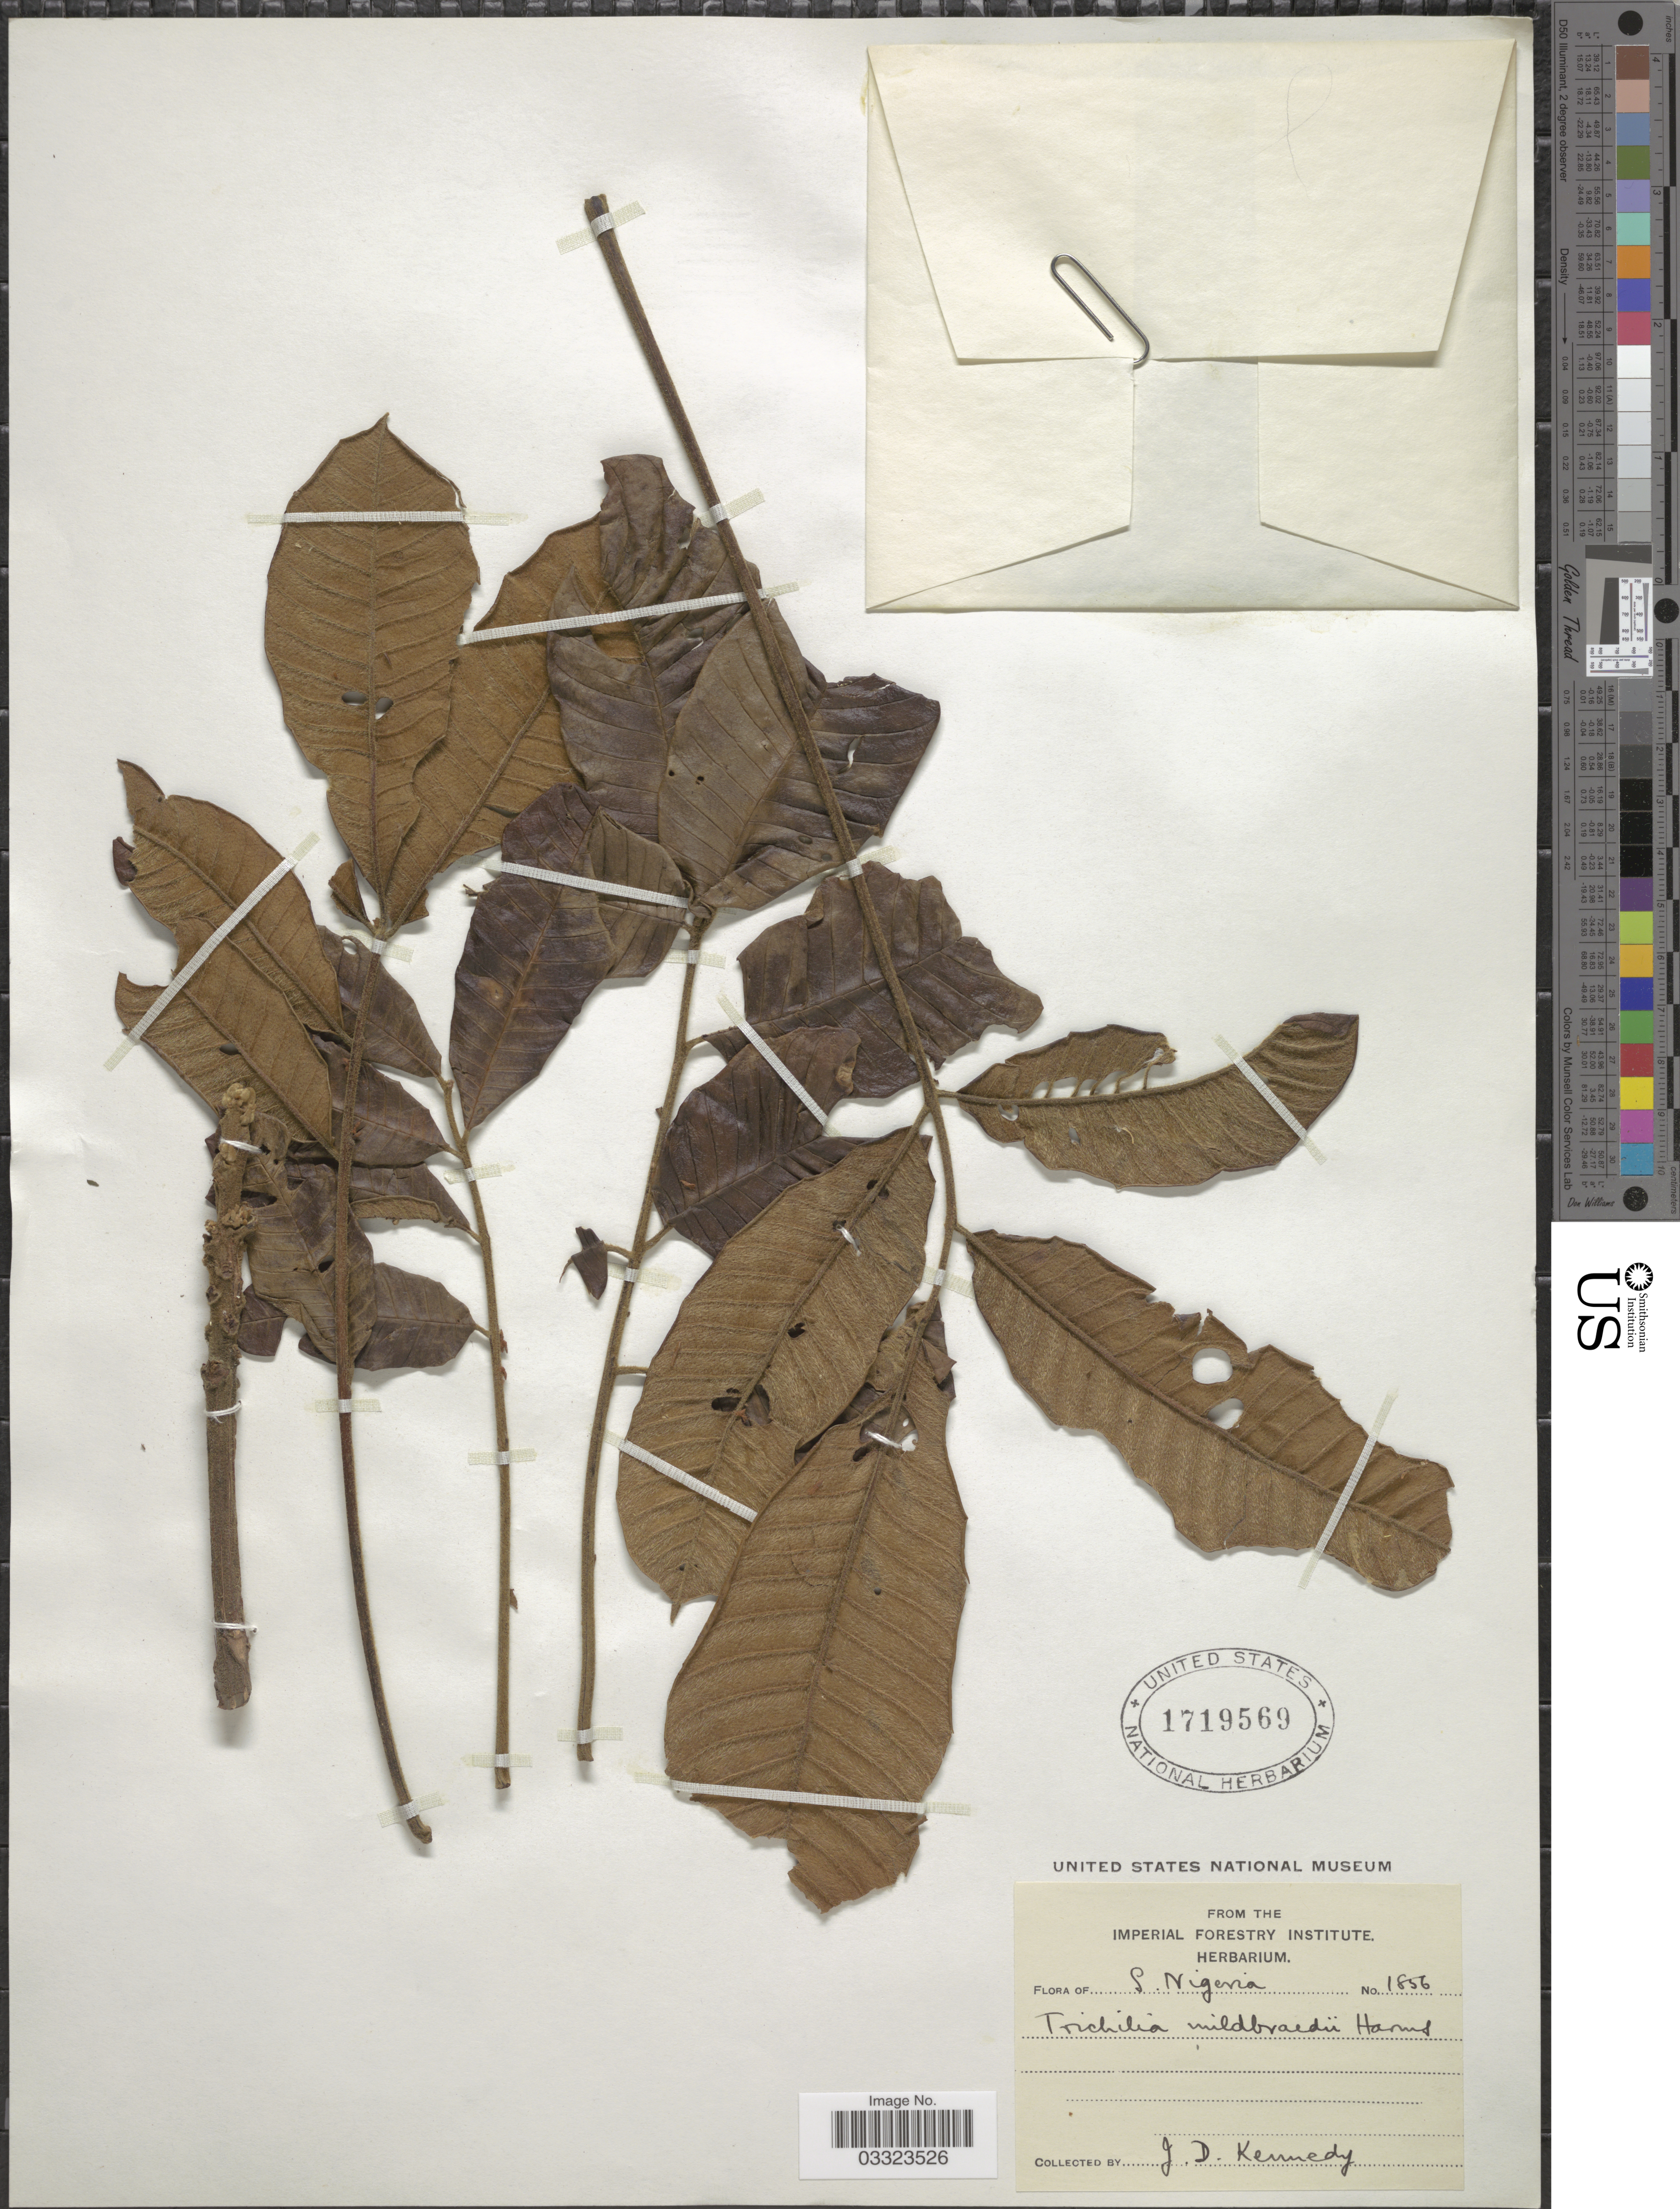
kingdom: Plantae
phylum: Tracheophyta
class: Magnoliopsida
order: Sapindales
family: Meliaceae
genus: Trichilia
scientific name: Trichilia lanata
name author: A. Chev.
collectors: J. D. Kennedy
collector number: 1856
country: Nigeria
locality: S. Nigeria.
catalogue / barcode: US 1719569